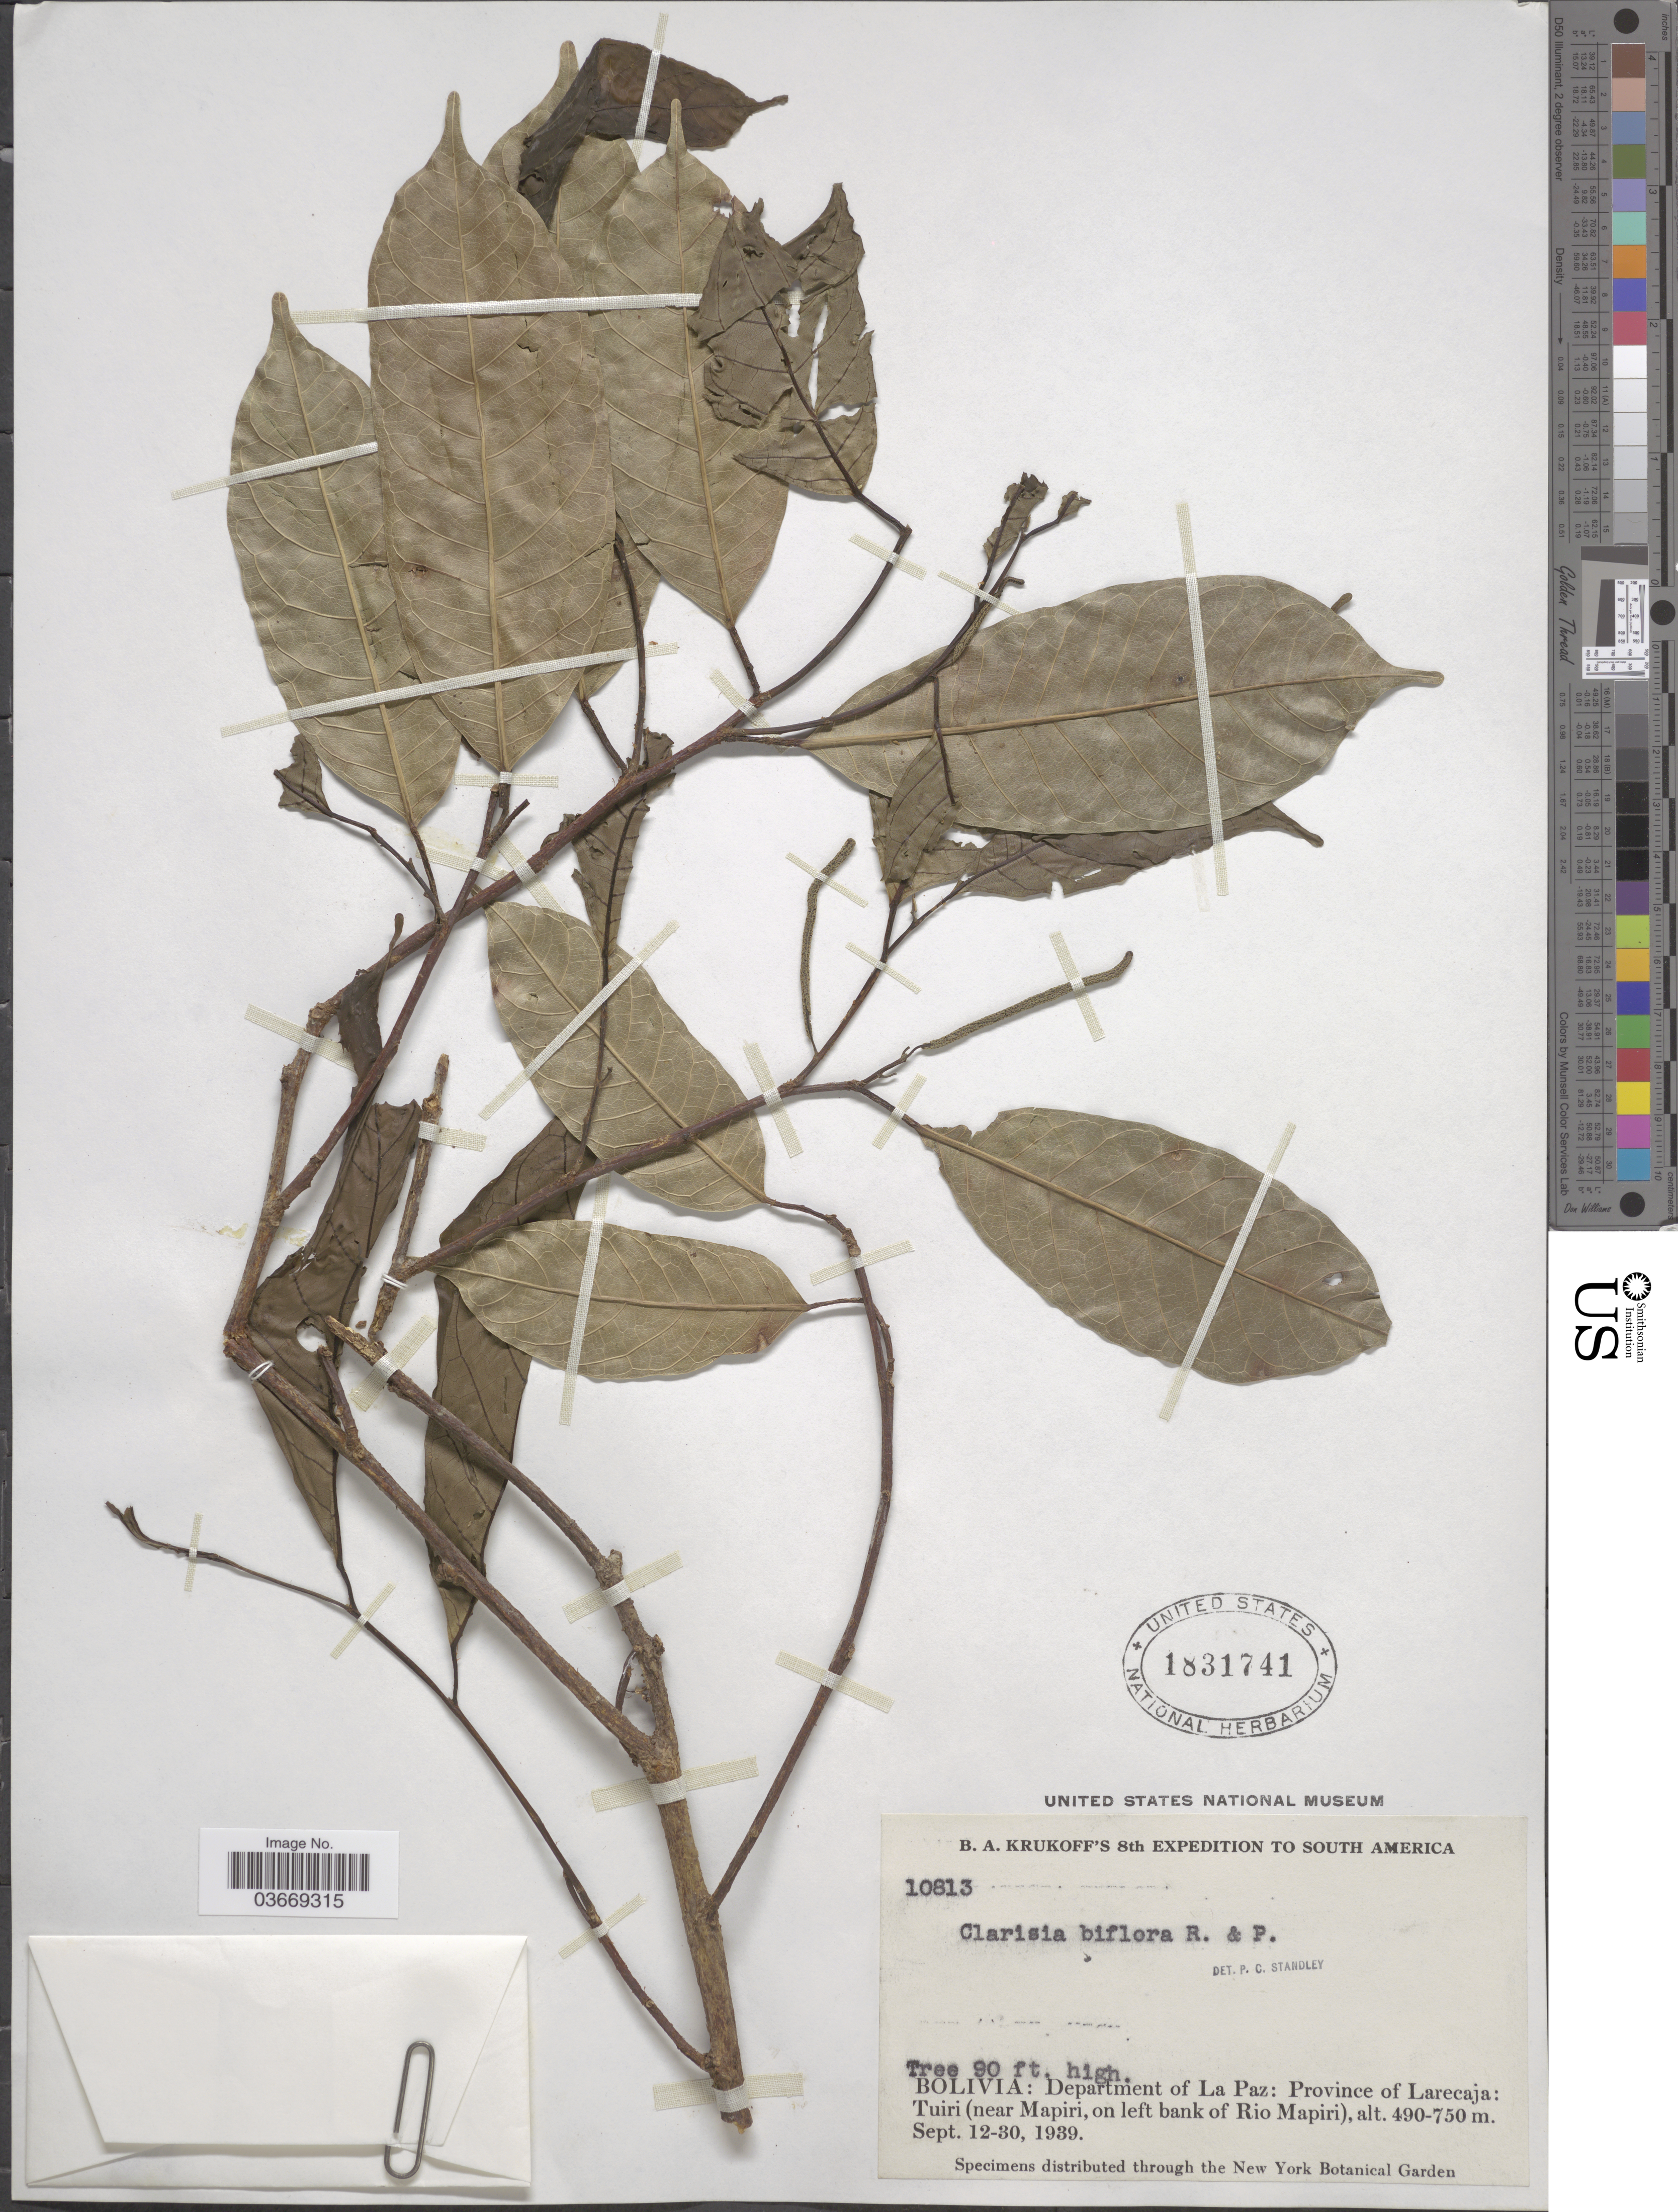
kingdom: Plantae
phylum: Tracheophyta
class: Magnoliopsida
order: Rosales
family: Moraceae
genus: Clarisia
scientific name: Clarisia biflora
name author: Ruiz & Pav.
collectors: B. A. Krukoff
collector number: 10813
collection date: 1939-09-12/1939-09-30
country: Bolivia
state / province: La Paz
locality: Department of La Paz: Province of Larecaja: Tuiri (near Mapiri, on left bank of Rio Mapiri).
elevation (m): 490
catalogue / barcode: US 1831741